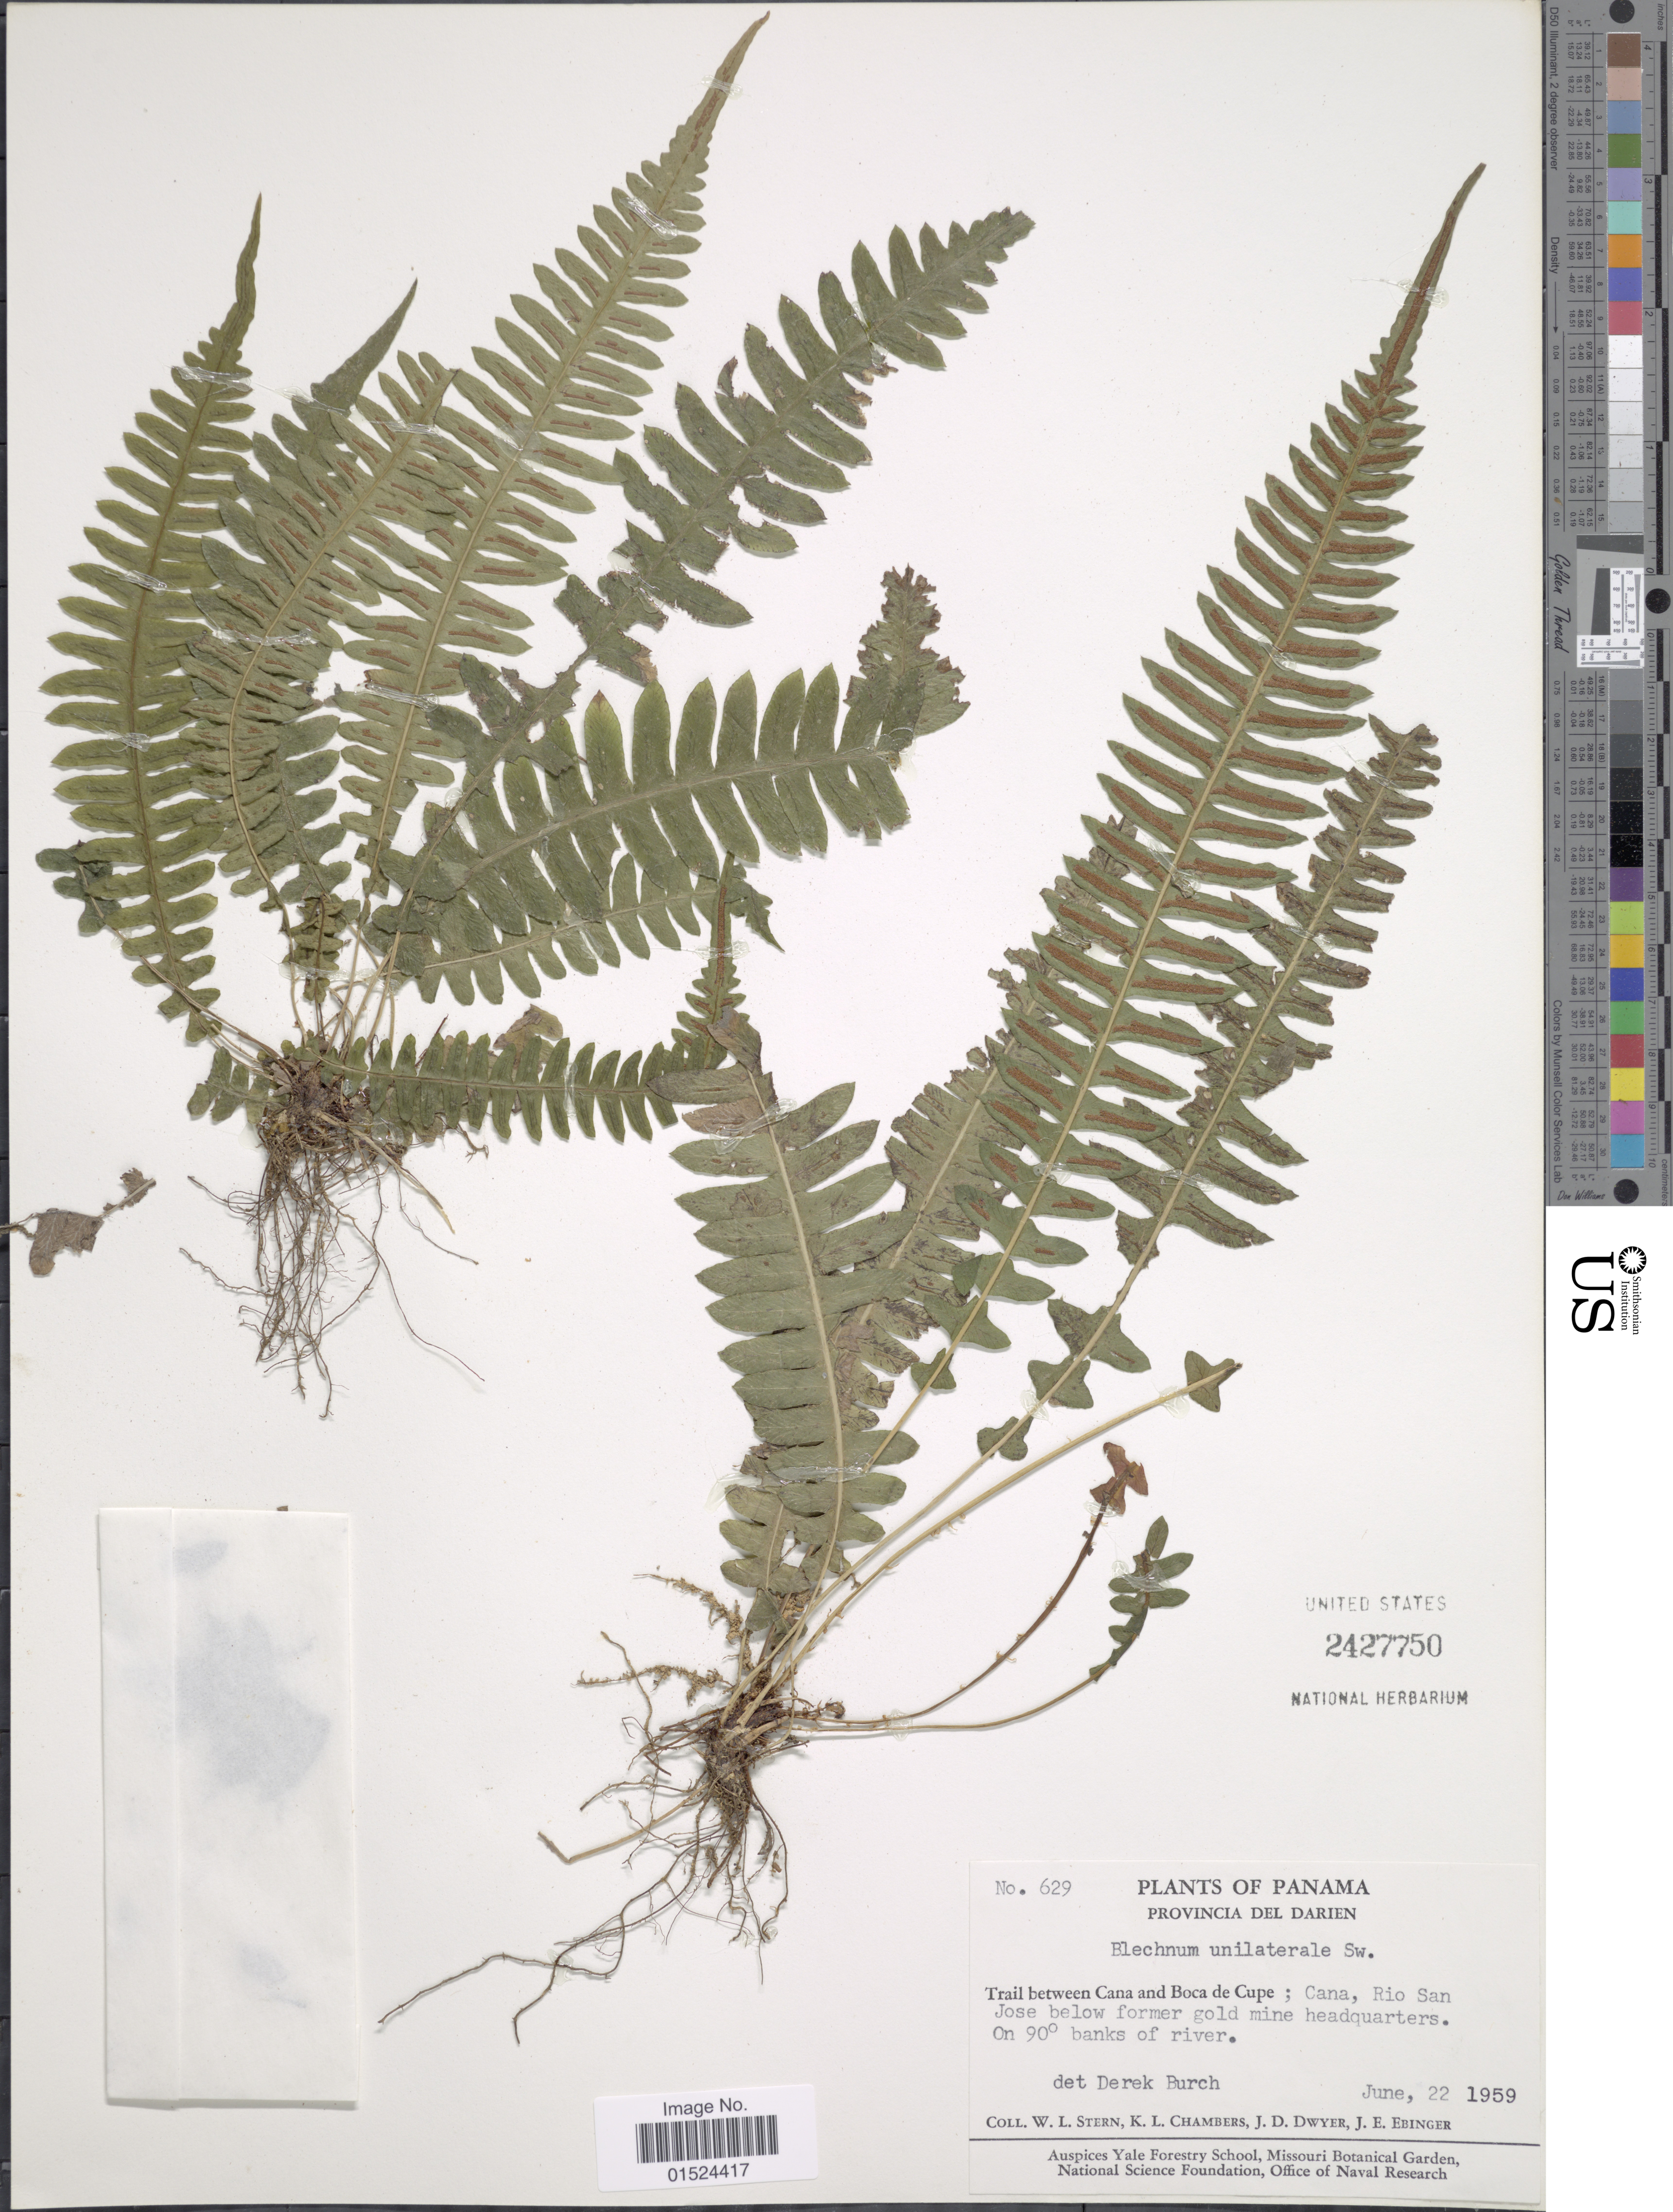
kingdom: Plantae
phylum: Tracheophyta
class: Polypodiopsida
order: Polypodiales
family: Blechnaceae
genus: Blechnum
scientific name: Blechnum polypodioides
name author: Raddi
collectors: W. L. Stern, K. Chambers, J. D. Dwyer & J. Ebinger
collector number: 629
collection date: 1959-06-22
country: Panama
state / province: Darién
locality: Trail between Cana and Boca de Cupe; Cana, Rio San Jose below former gold mine headquarters. On 90° banks of river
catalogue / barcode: US 2427750